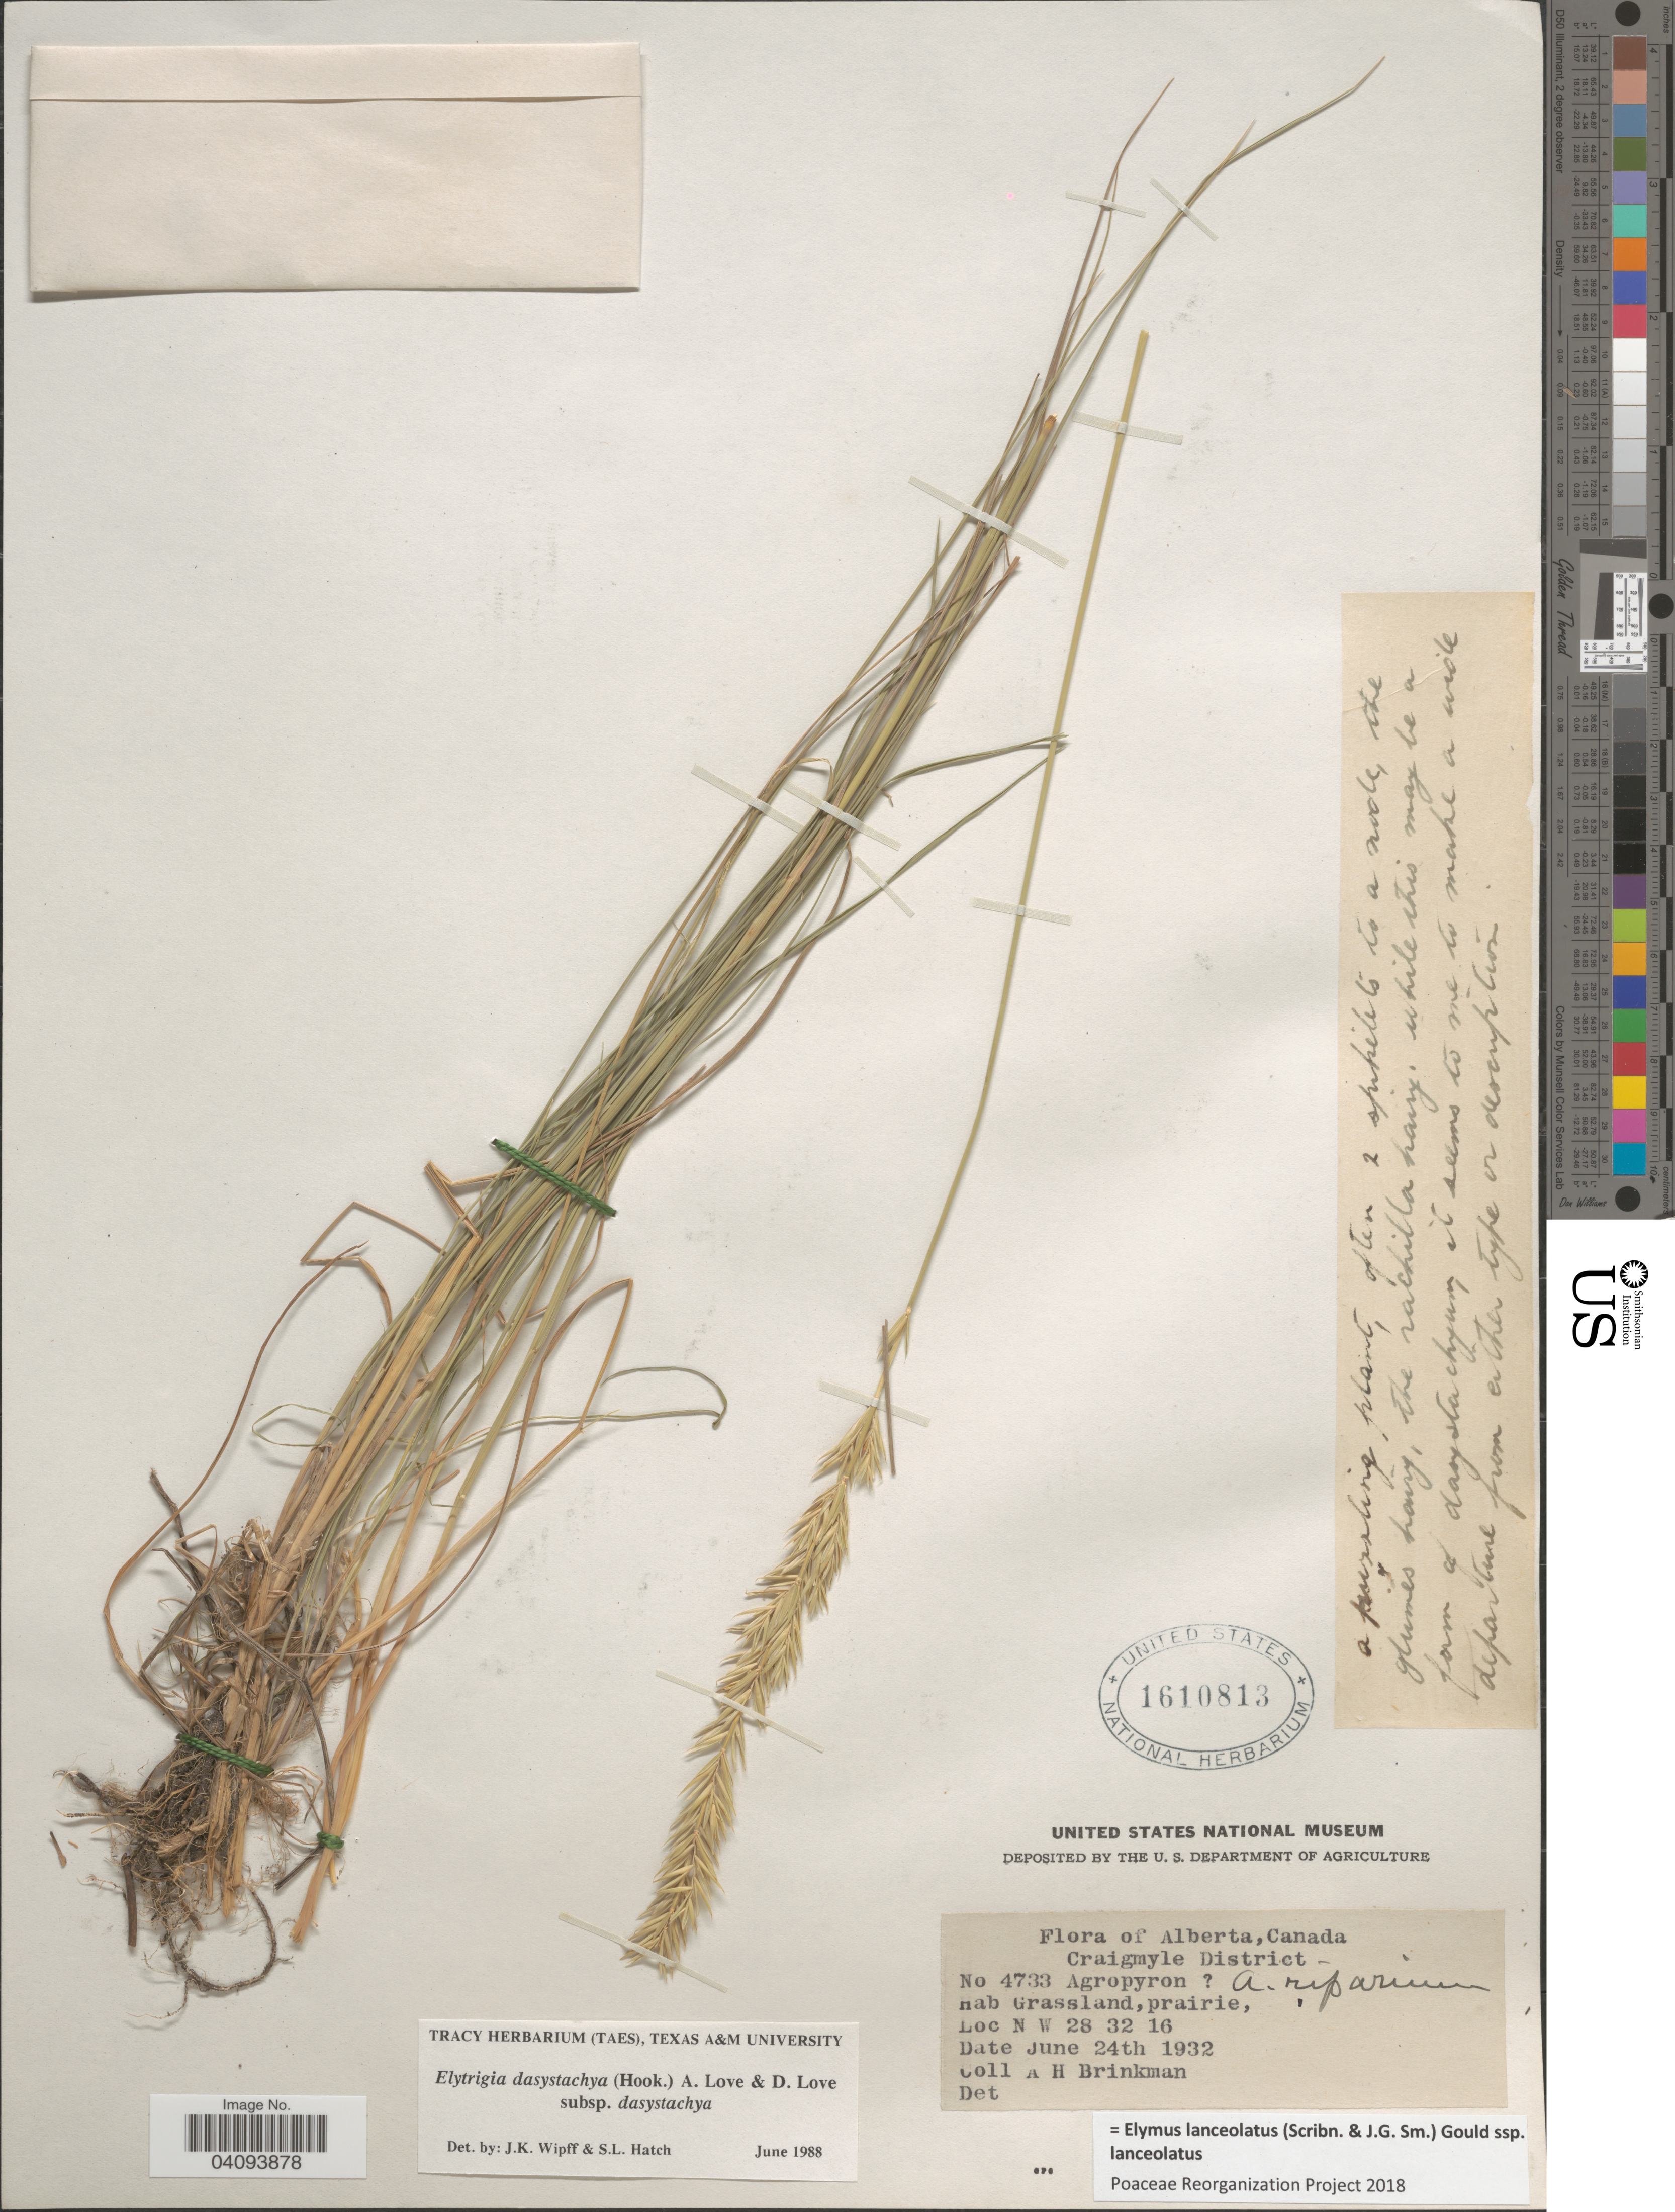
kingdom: Plantae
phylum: Tracheophyta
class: Liliopsida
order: Poales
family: Poaceae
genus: Elymus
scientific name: Elymus lanceolatus subsp. lanceolatus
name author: (Scribn. & J.G. Sm.) Gould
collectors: A. Brinkman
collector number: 4733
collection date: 1932-06-24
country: Canada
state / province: Alberta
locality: Craigmyle District. N W 28 32 16.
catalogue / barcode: US 1610813